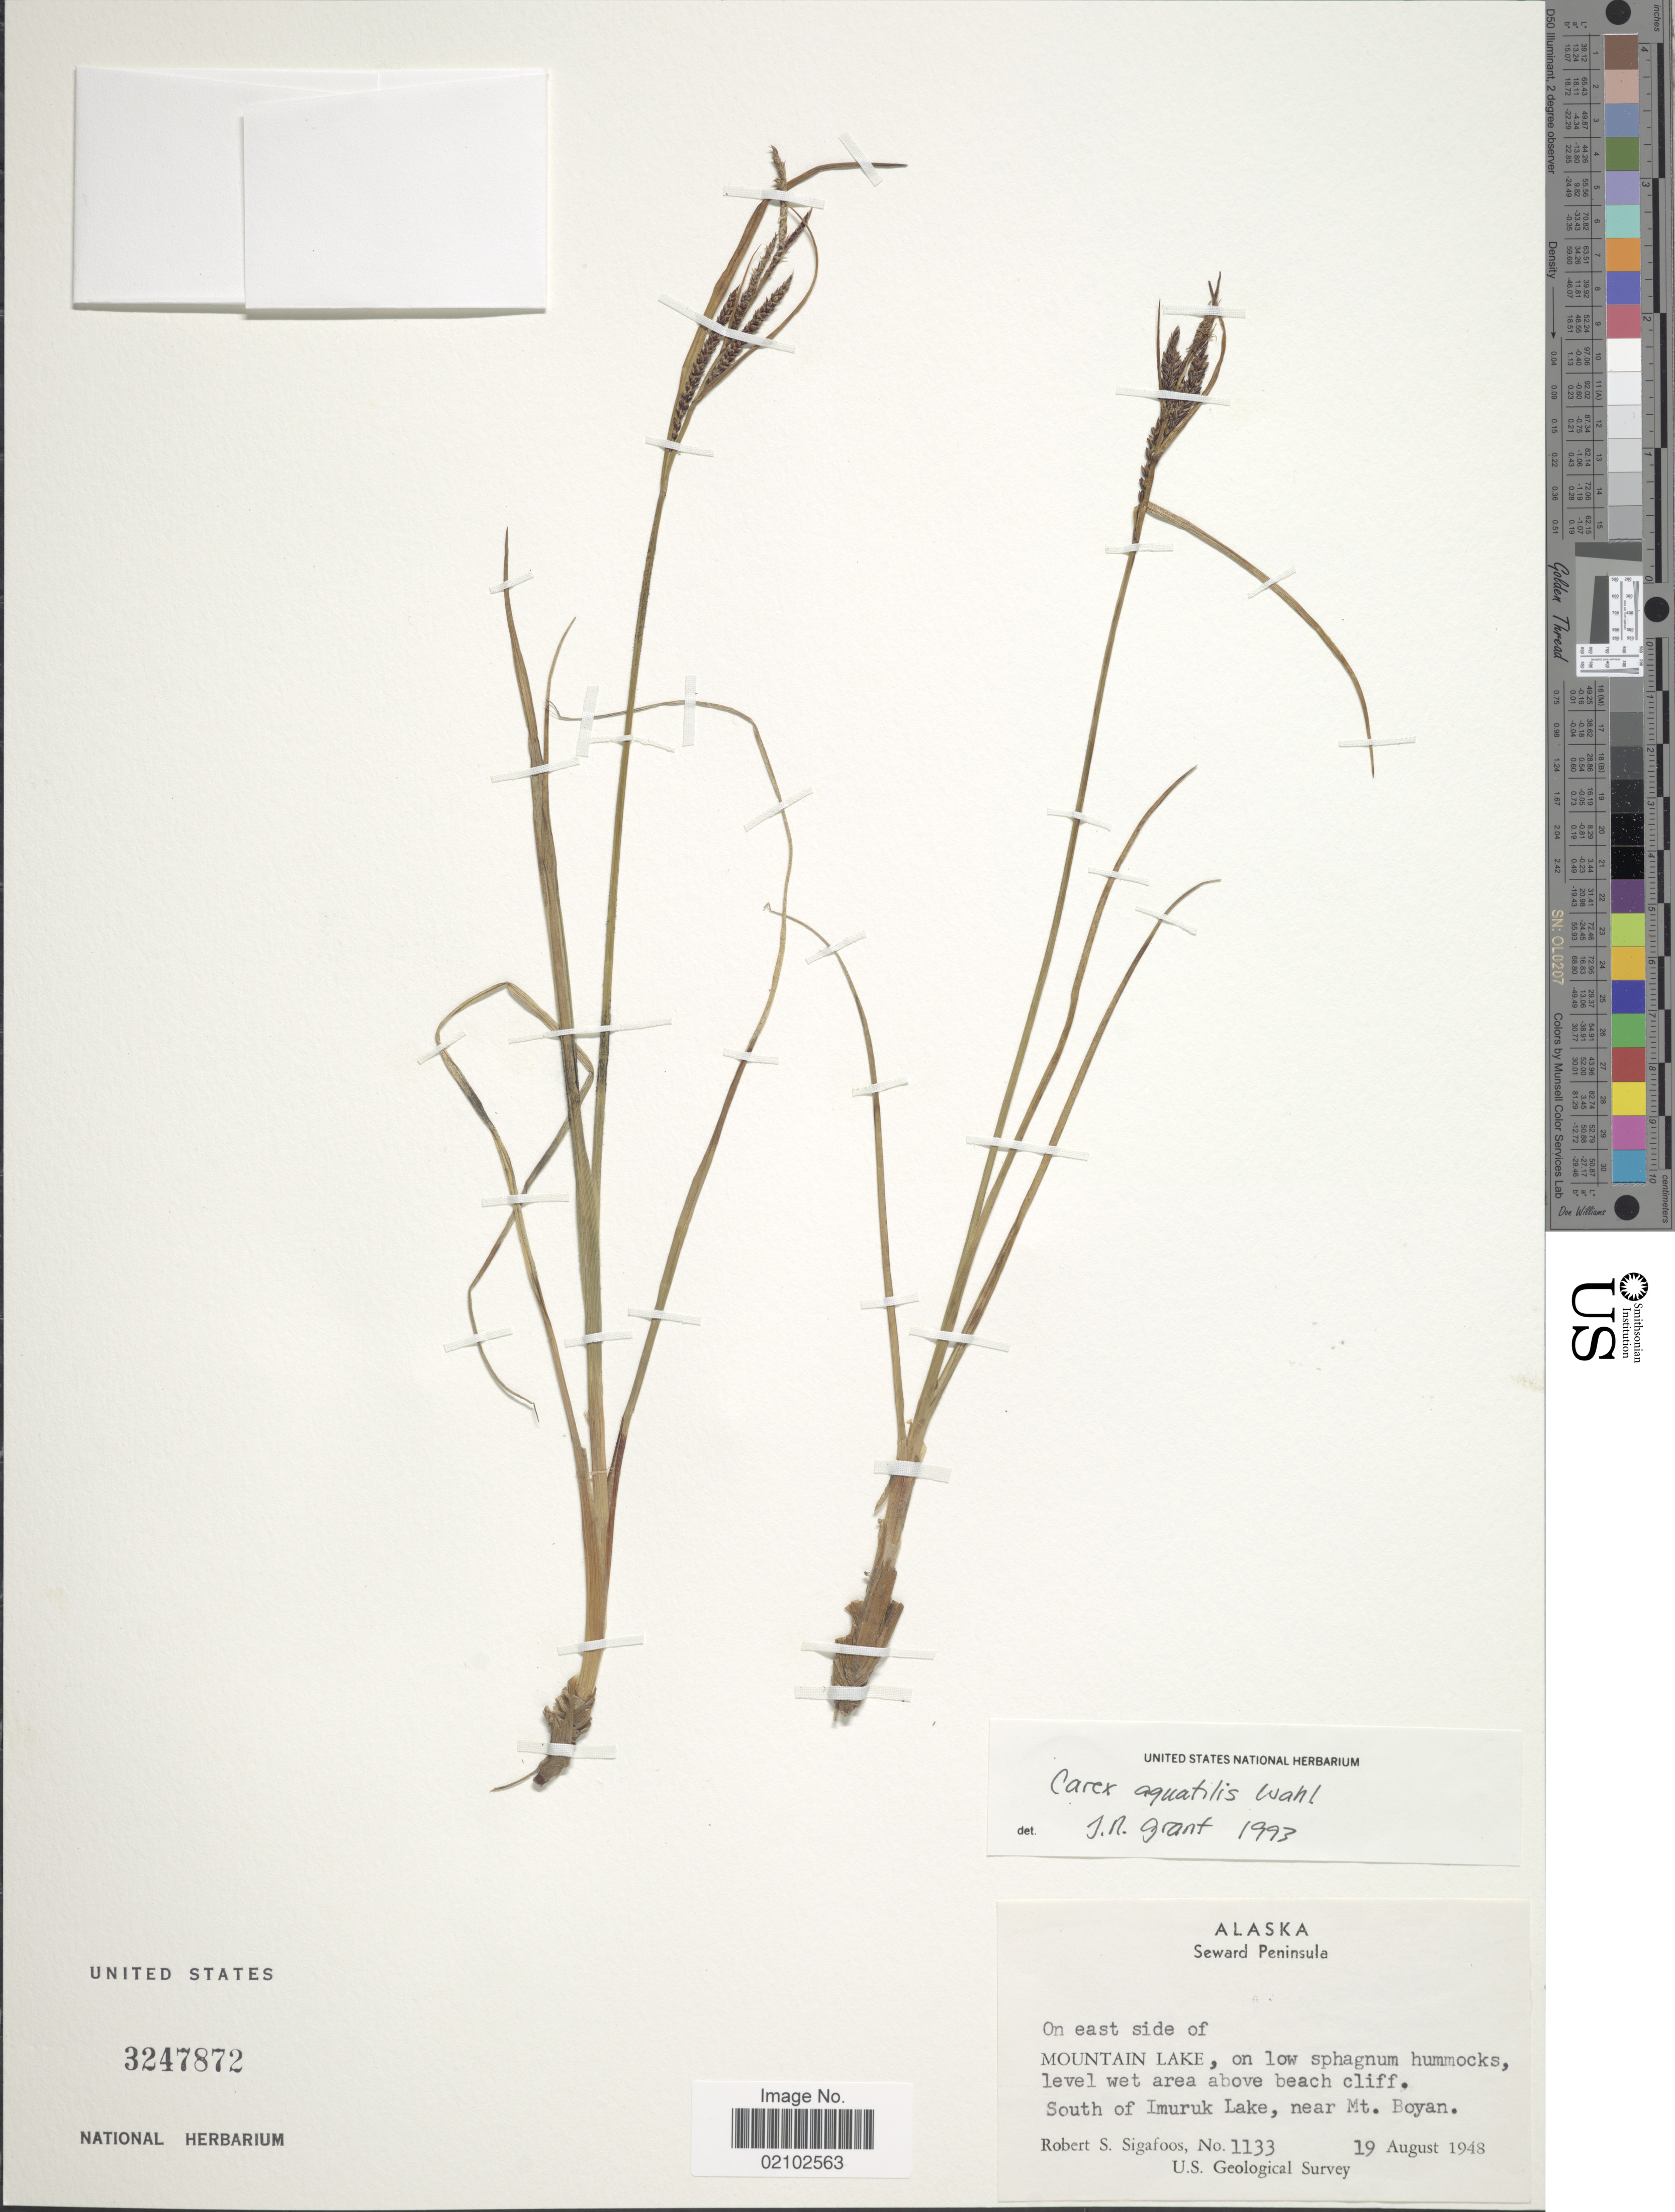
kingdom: Plantae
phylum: Tracheophyta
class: Liliopsida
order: Poales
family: Cyperaceae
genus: Carex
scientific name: Carex aquatilis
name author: Wahlenb.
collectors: R. Sigafoos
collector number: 1133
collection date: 1948-08-19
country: United States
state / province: Alaska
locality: Seward Peninsula, On east side of Mountain Lake, on low sphagnum hummocks, level wet area above beach cliff. South of Imuruk Lake, near Mt Boyan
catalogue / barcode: US 3247872